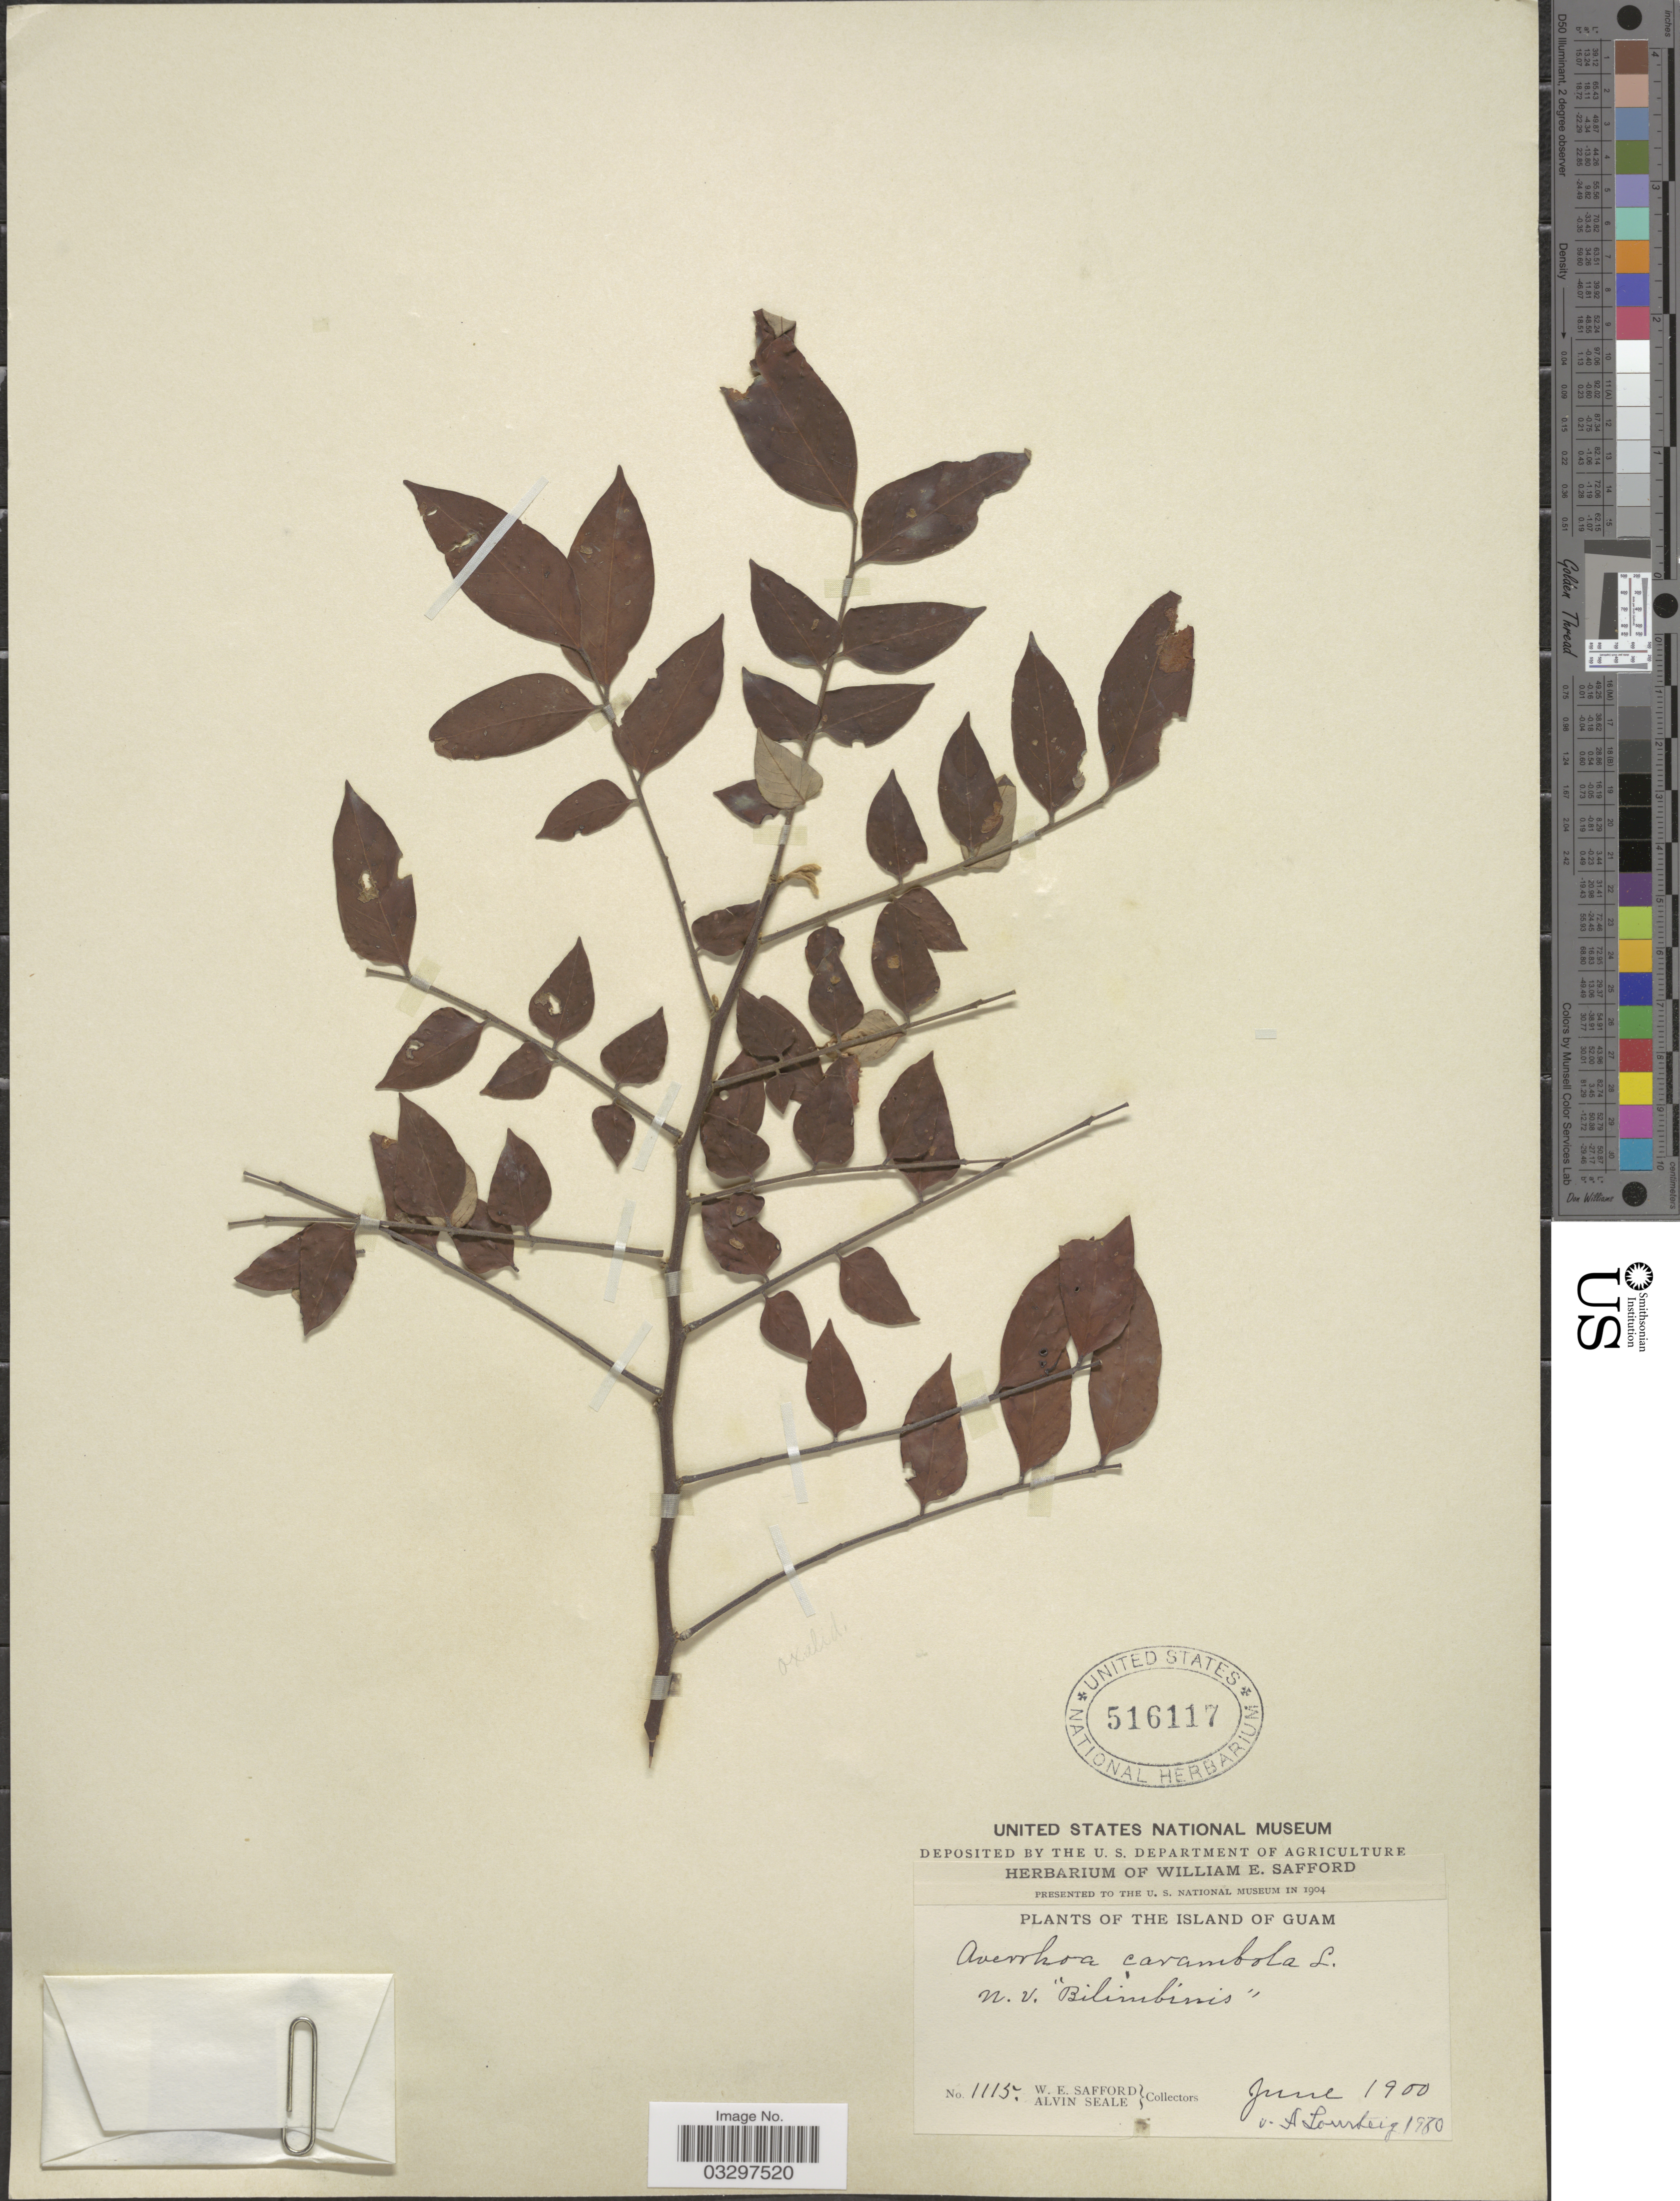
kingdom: Plantae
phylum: Tracheophyta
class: Magnoliopsida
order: Oxalidales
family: Oxalidaceae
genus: Averrhoa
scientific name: Averrhoa carambola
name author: L.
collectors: W. E. Safford & A. Seale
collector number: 1115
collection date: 1900-06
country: Guam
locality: The Island of Guam.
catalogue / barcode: US 516117